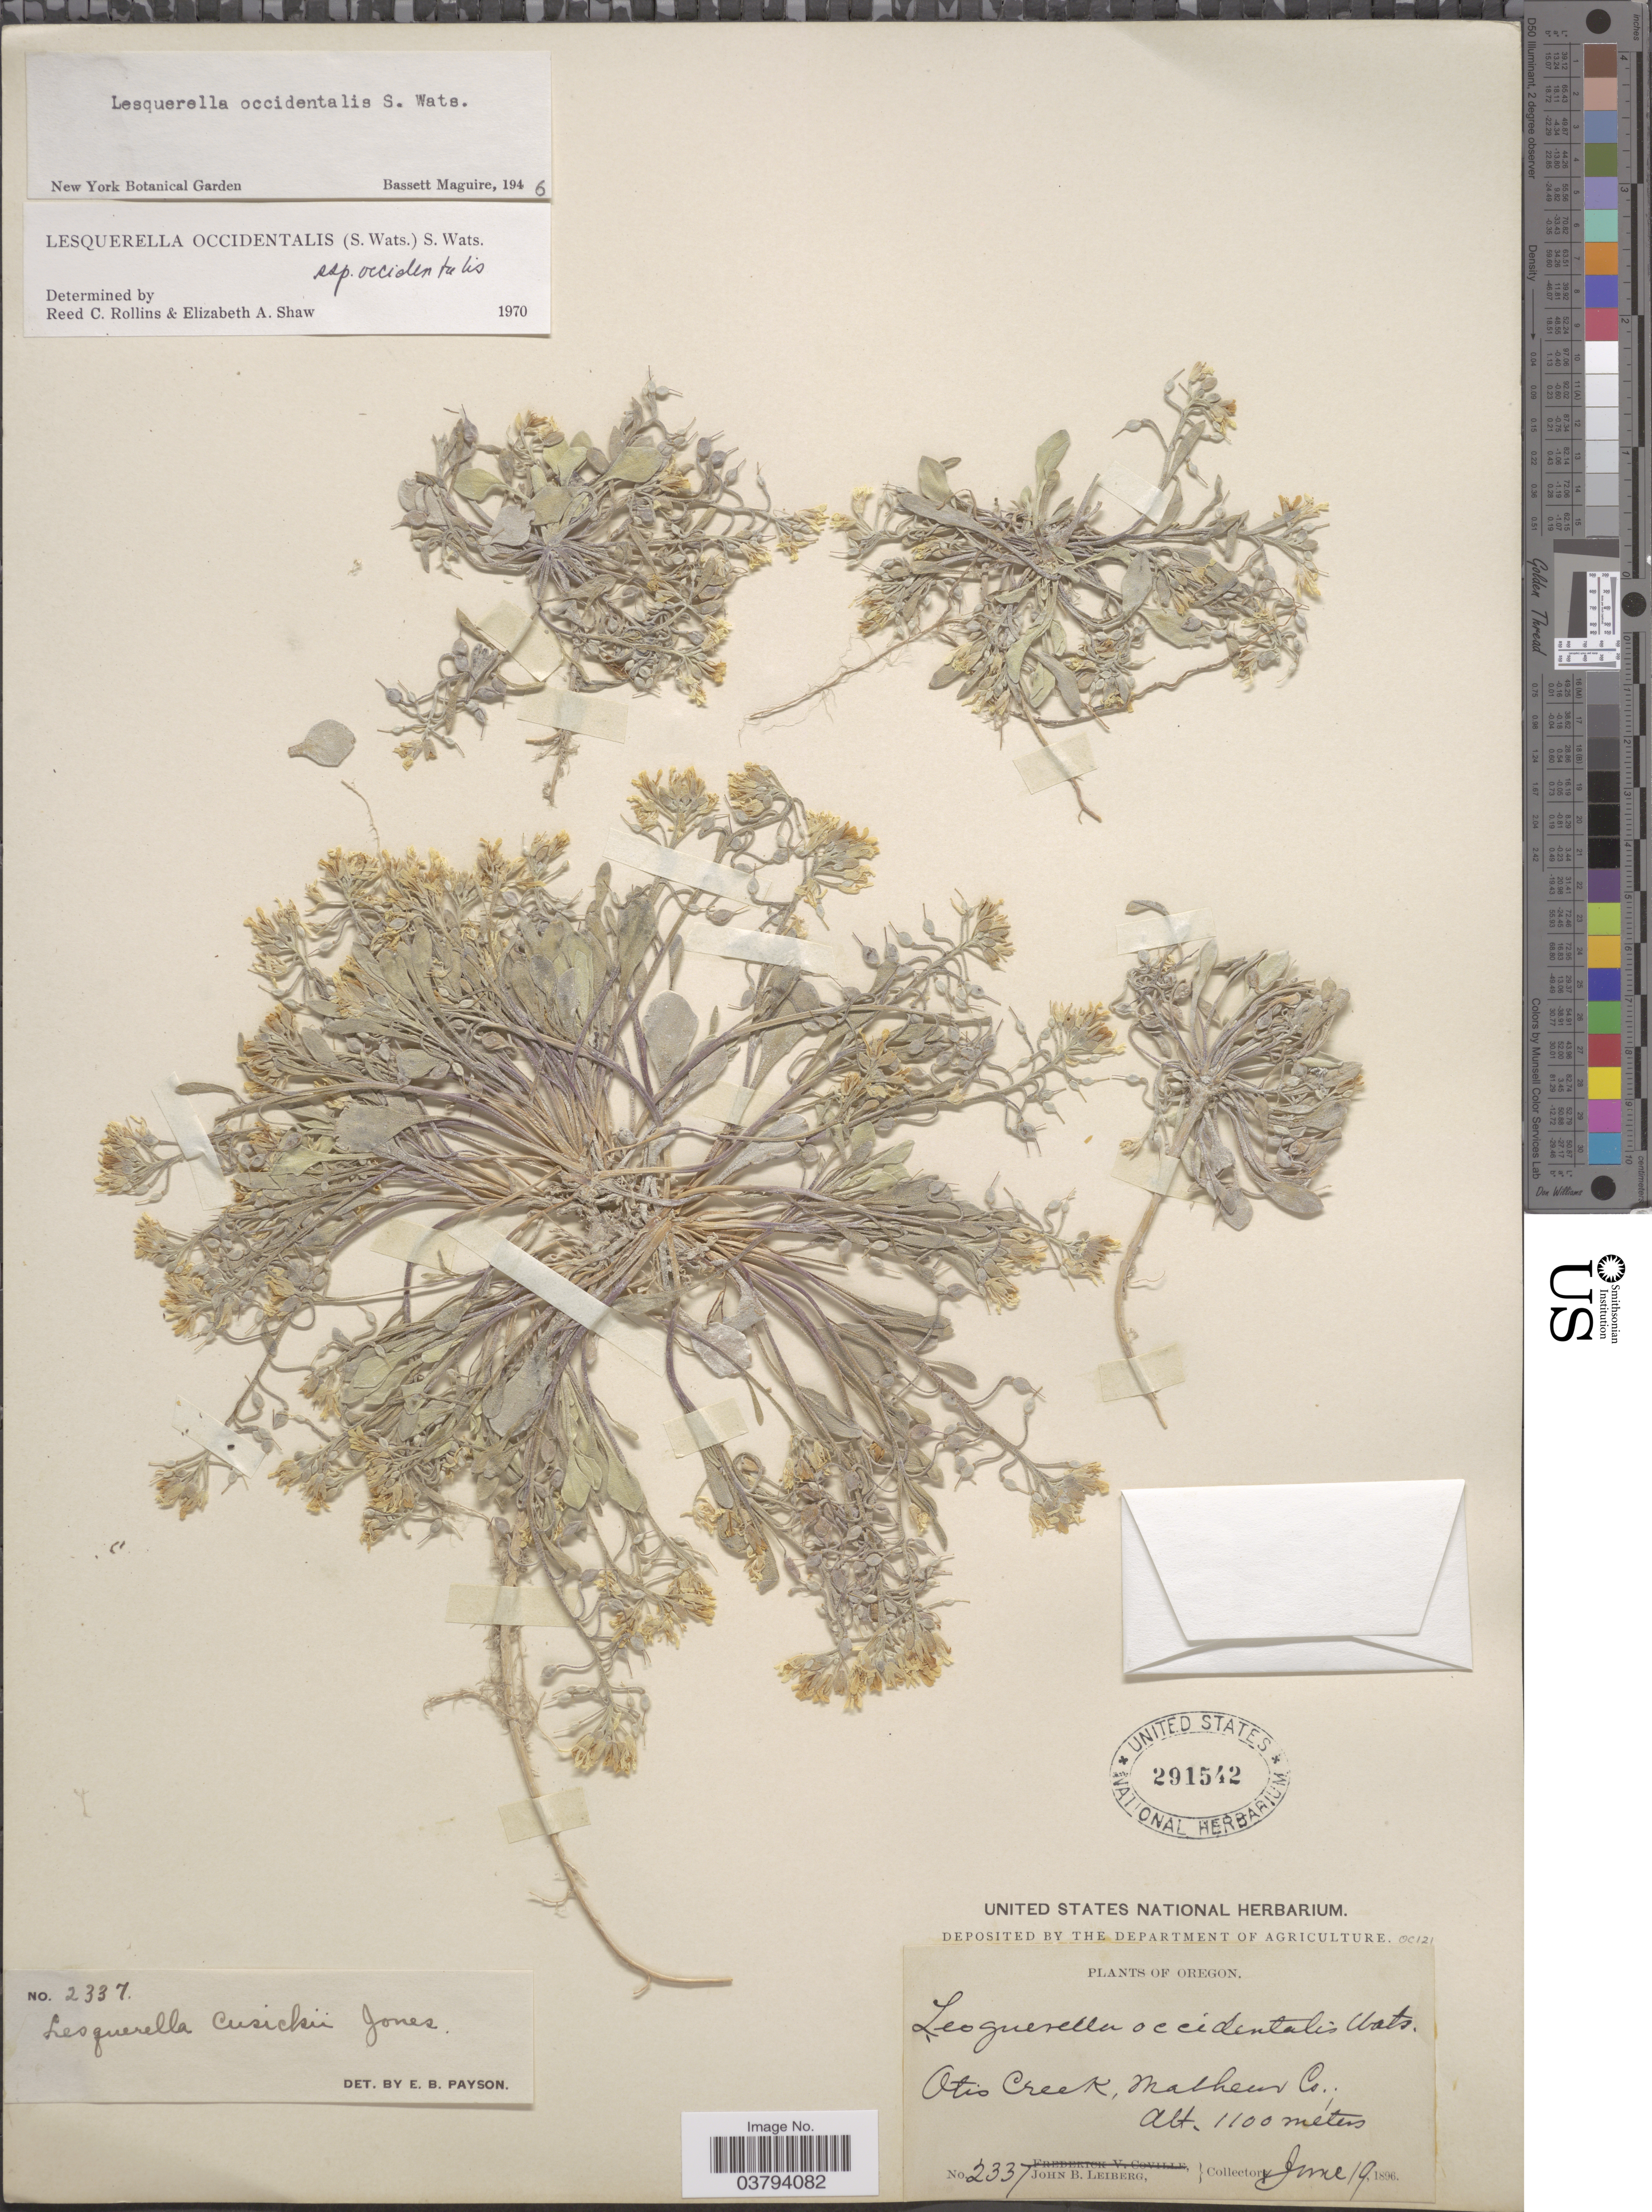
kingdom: Plantae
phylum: Tracheophyta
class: Magnoliopsida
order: Brassicales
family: Brassicaceae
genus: Lesquerella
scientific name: Lesquerella occidentalis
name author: S. Watson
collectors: J. B. Leiberg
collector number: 2337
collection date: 1896-06-19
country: United States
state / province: Oregon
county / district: Malheur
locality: Otis Creek, Malheur Co.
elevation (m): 1100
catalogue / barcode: US 291542